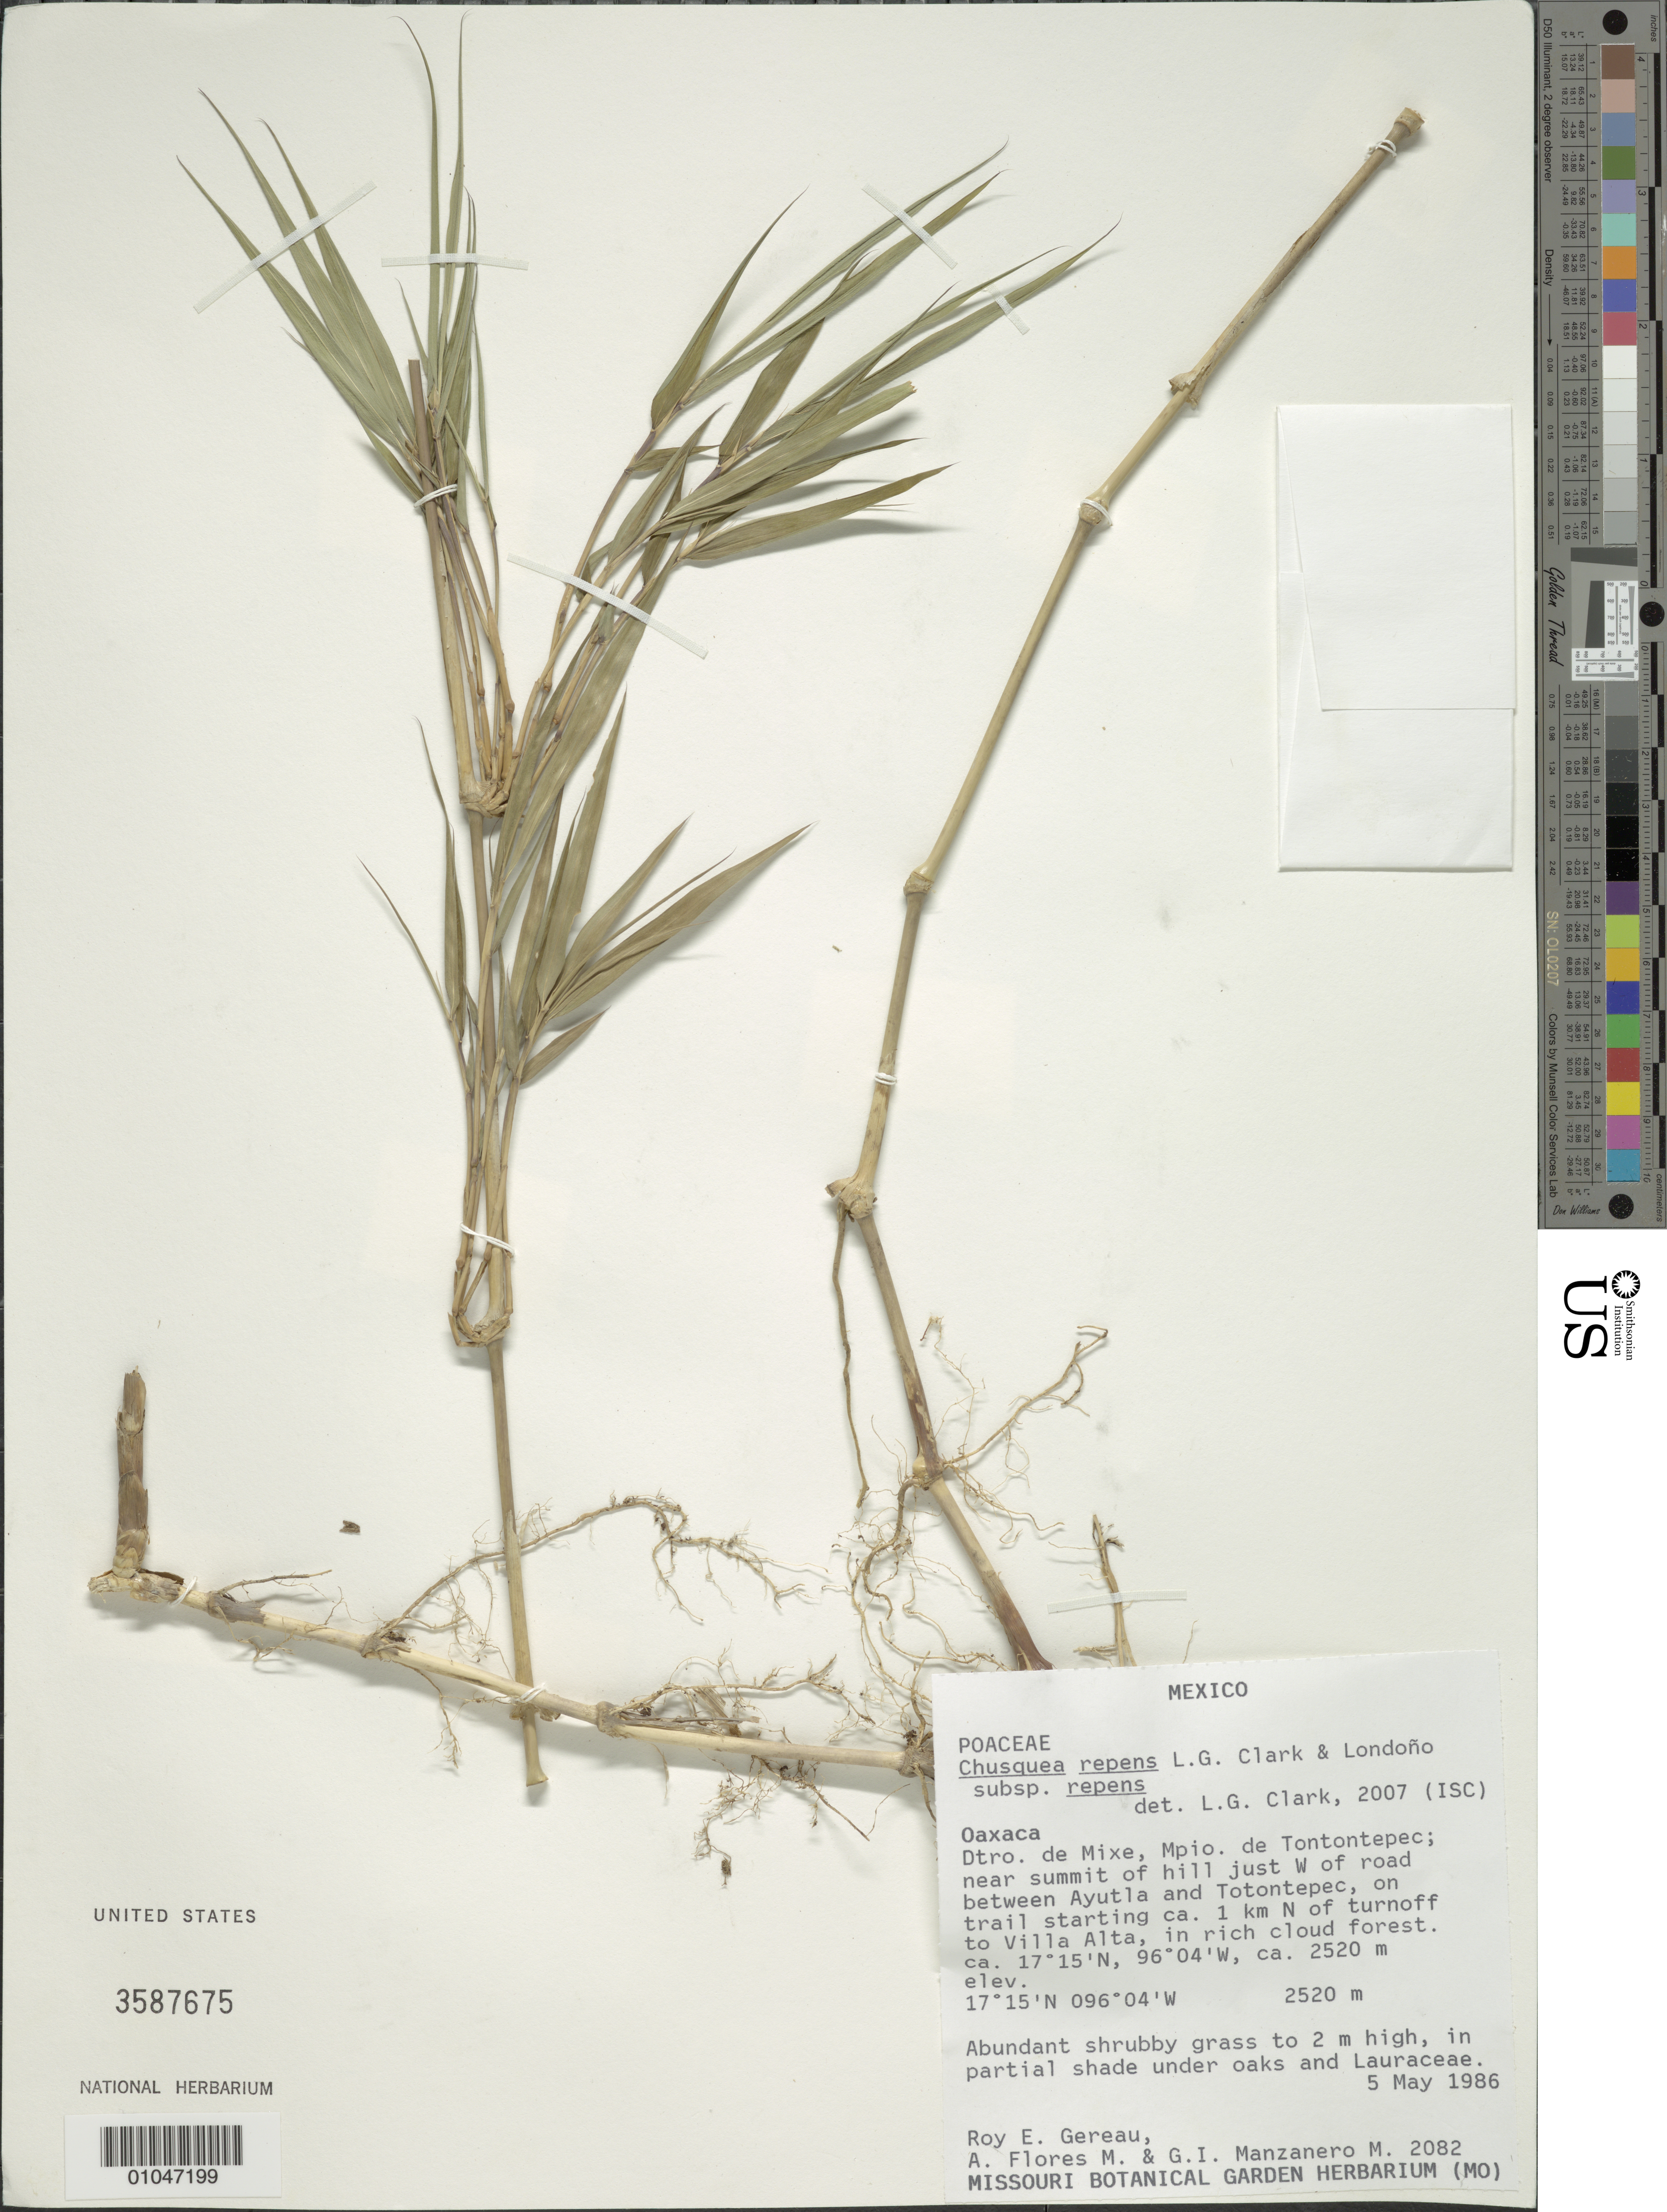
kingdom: Plantae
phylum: Tracheophyta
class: Liliopsida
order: Poales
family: Poaceae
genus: Chusquea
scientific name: Chusquea repens subsp. repens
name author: L.G. Clark & Londoño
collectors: R. E. Gereau, A. Flores M. & G. Manzanero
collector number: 2082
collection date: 1986-05-05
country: Mexico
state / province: Oaxaca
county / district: Mixe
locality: W of road between Ayutla and Totontepec, Mpio. de Tontontepec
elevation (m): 2520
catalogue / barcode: US 3587675